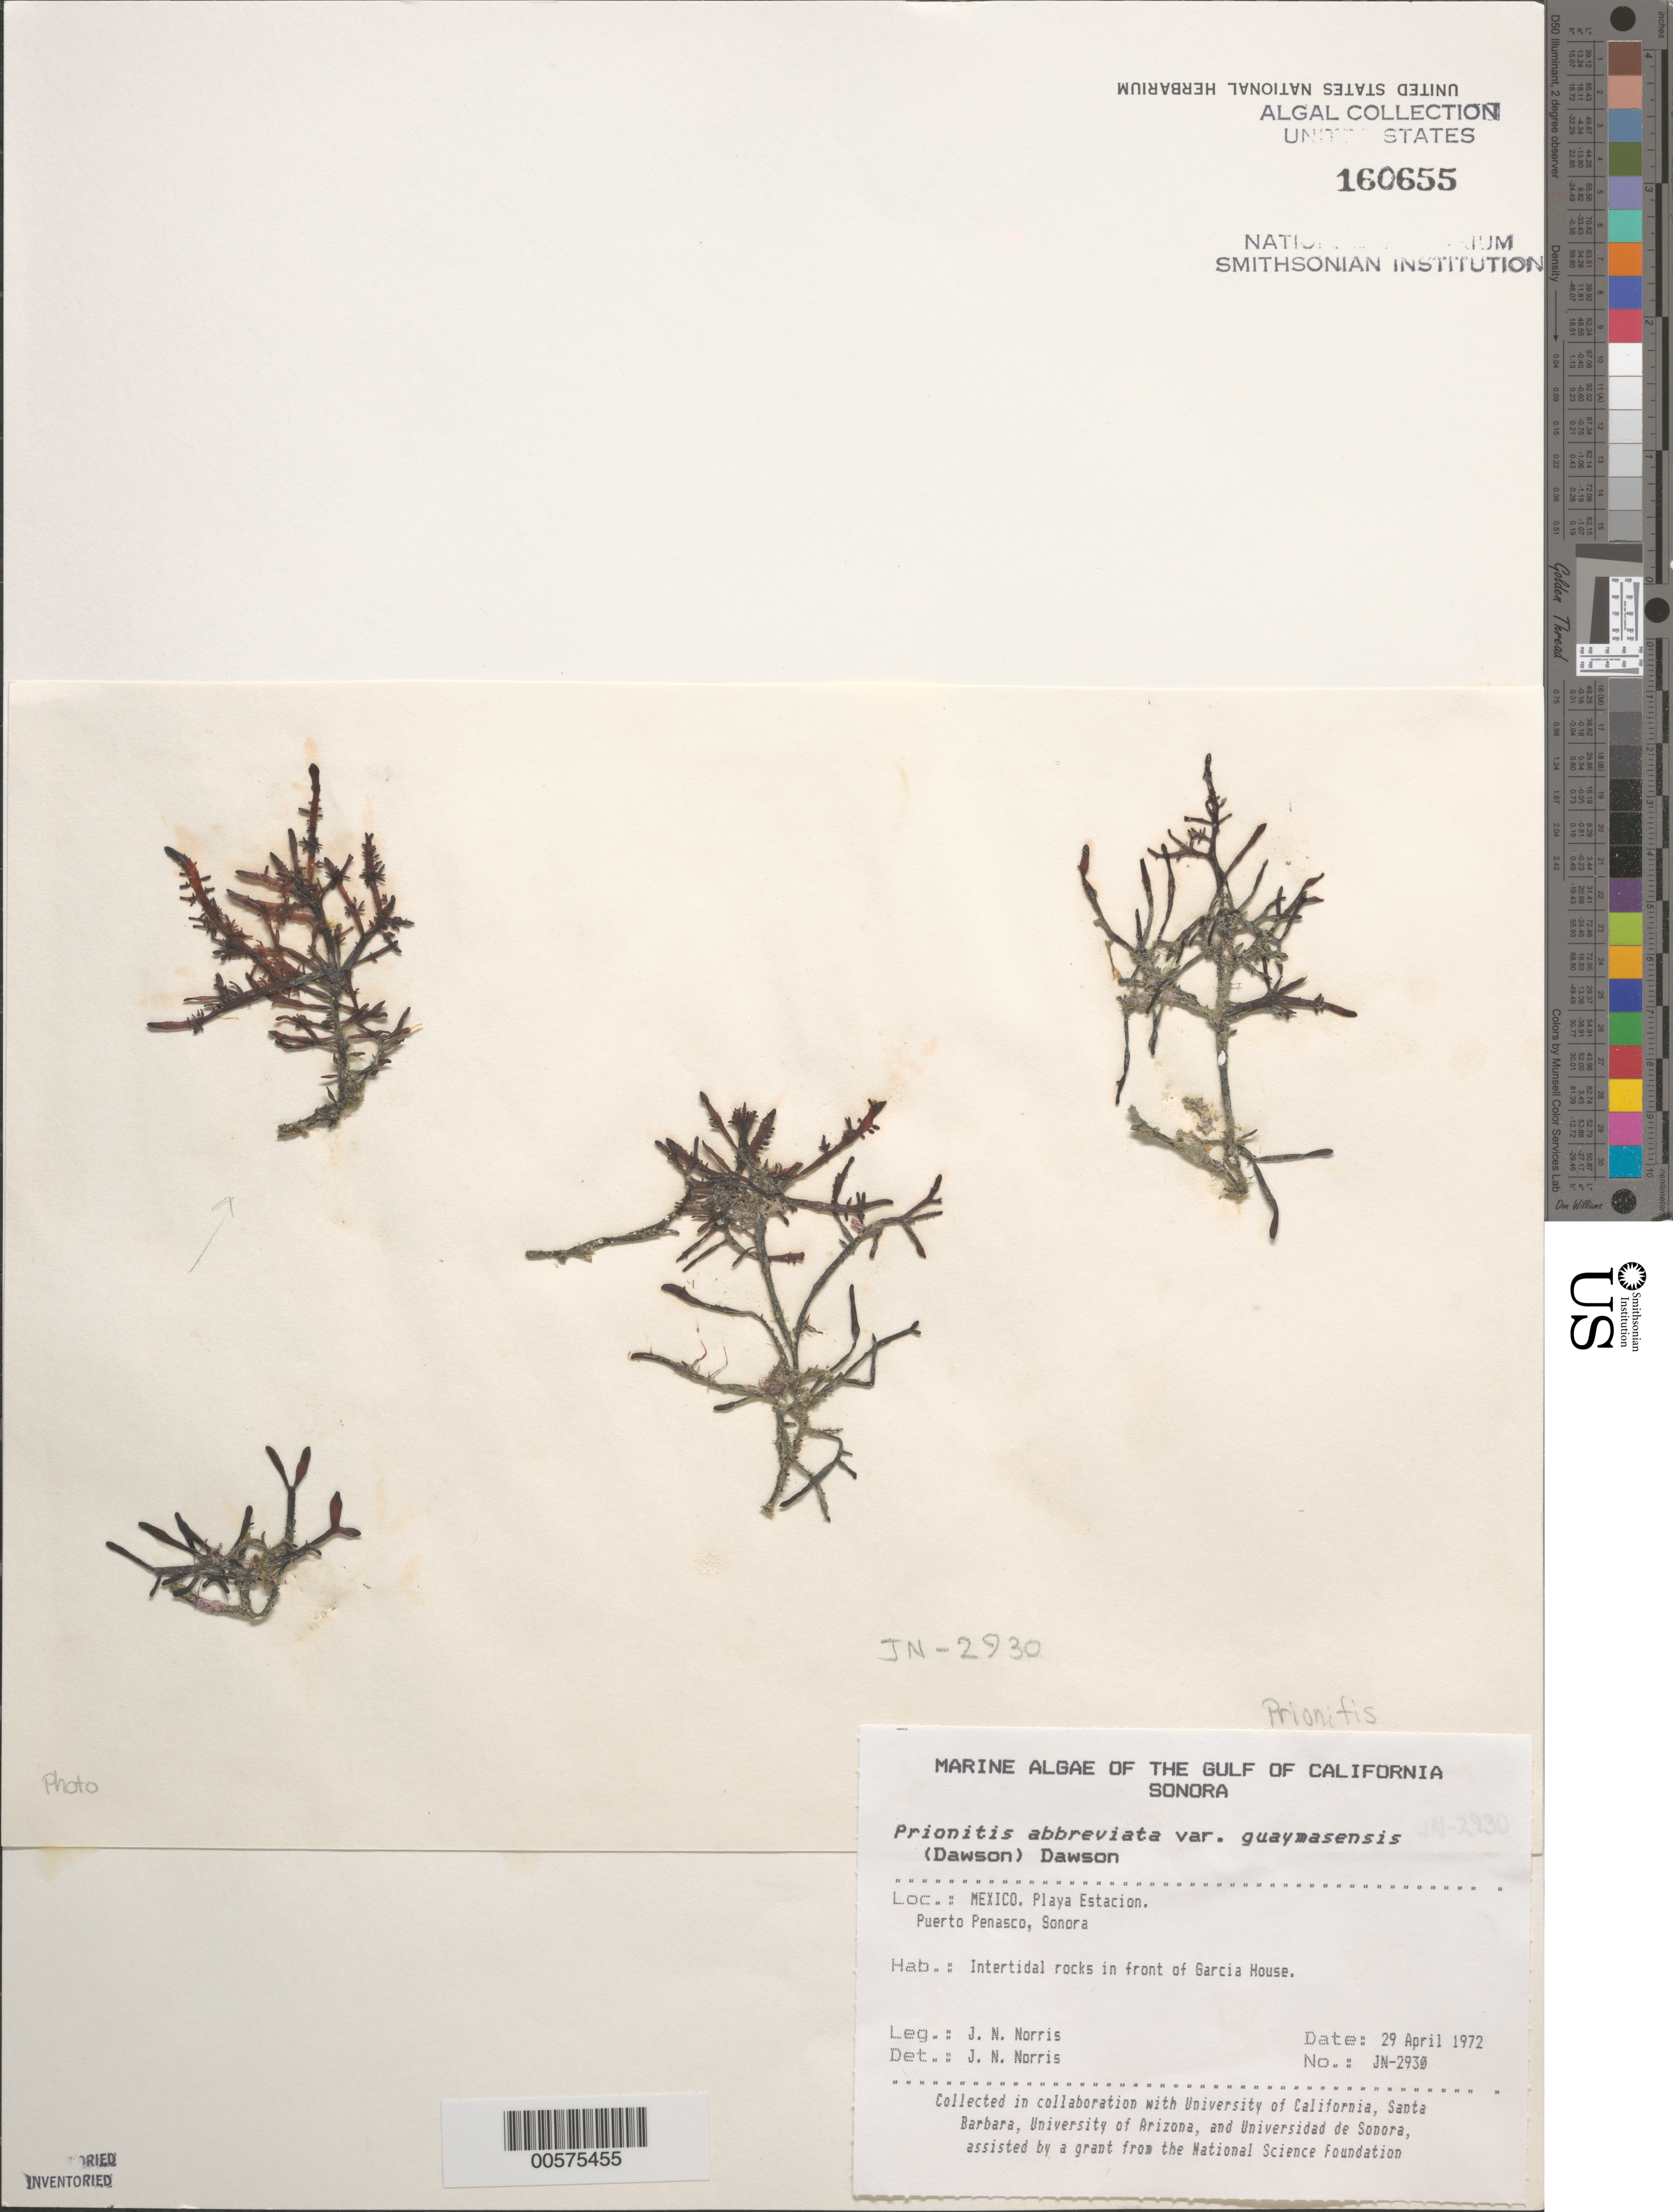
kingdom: Plantae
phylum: Rhodophyta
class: Florideophyceae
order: Cryptonemiales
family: Cryptonemiaceae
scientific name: Prionitis abbreviata var. guaymasensis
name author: (E.Y. Dawson) E.Y. Dawson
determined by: Norris, James N.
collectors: J. N. Norris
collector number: JN-2930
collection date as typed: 29 Apr 1972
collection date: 1972-04-29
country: Mexico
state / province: Sonora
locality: Playa Estacion, Puerto Penasco, Garcia House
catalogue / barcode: US 160655